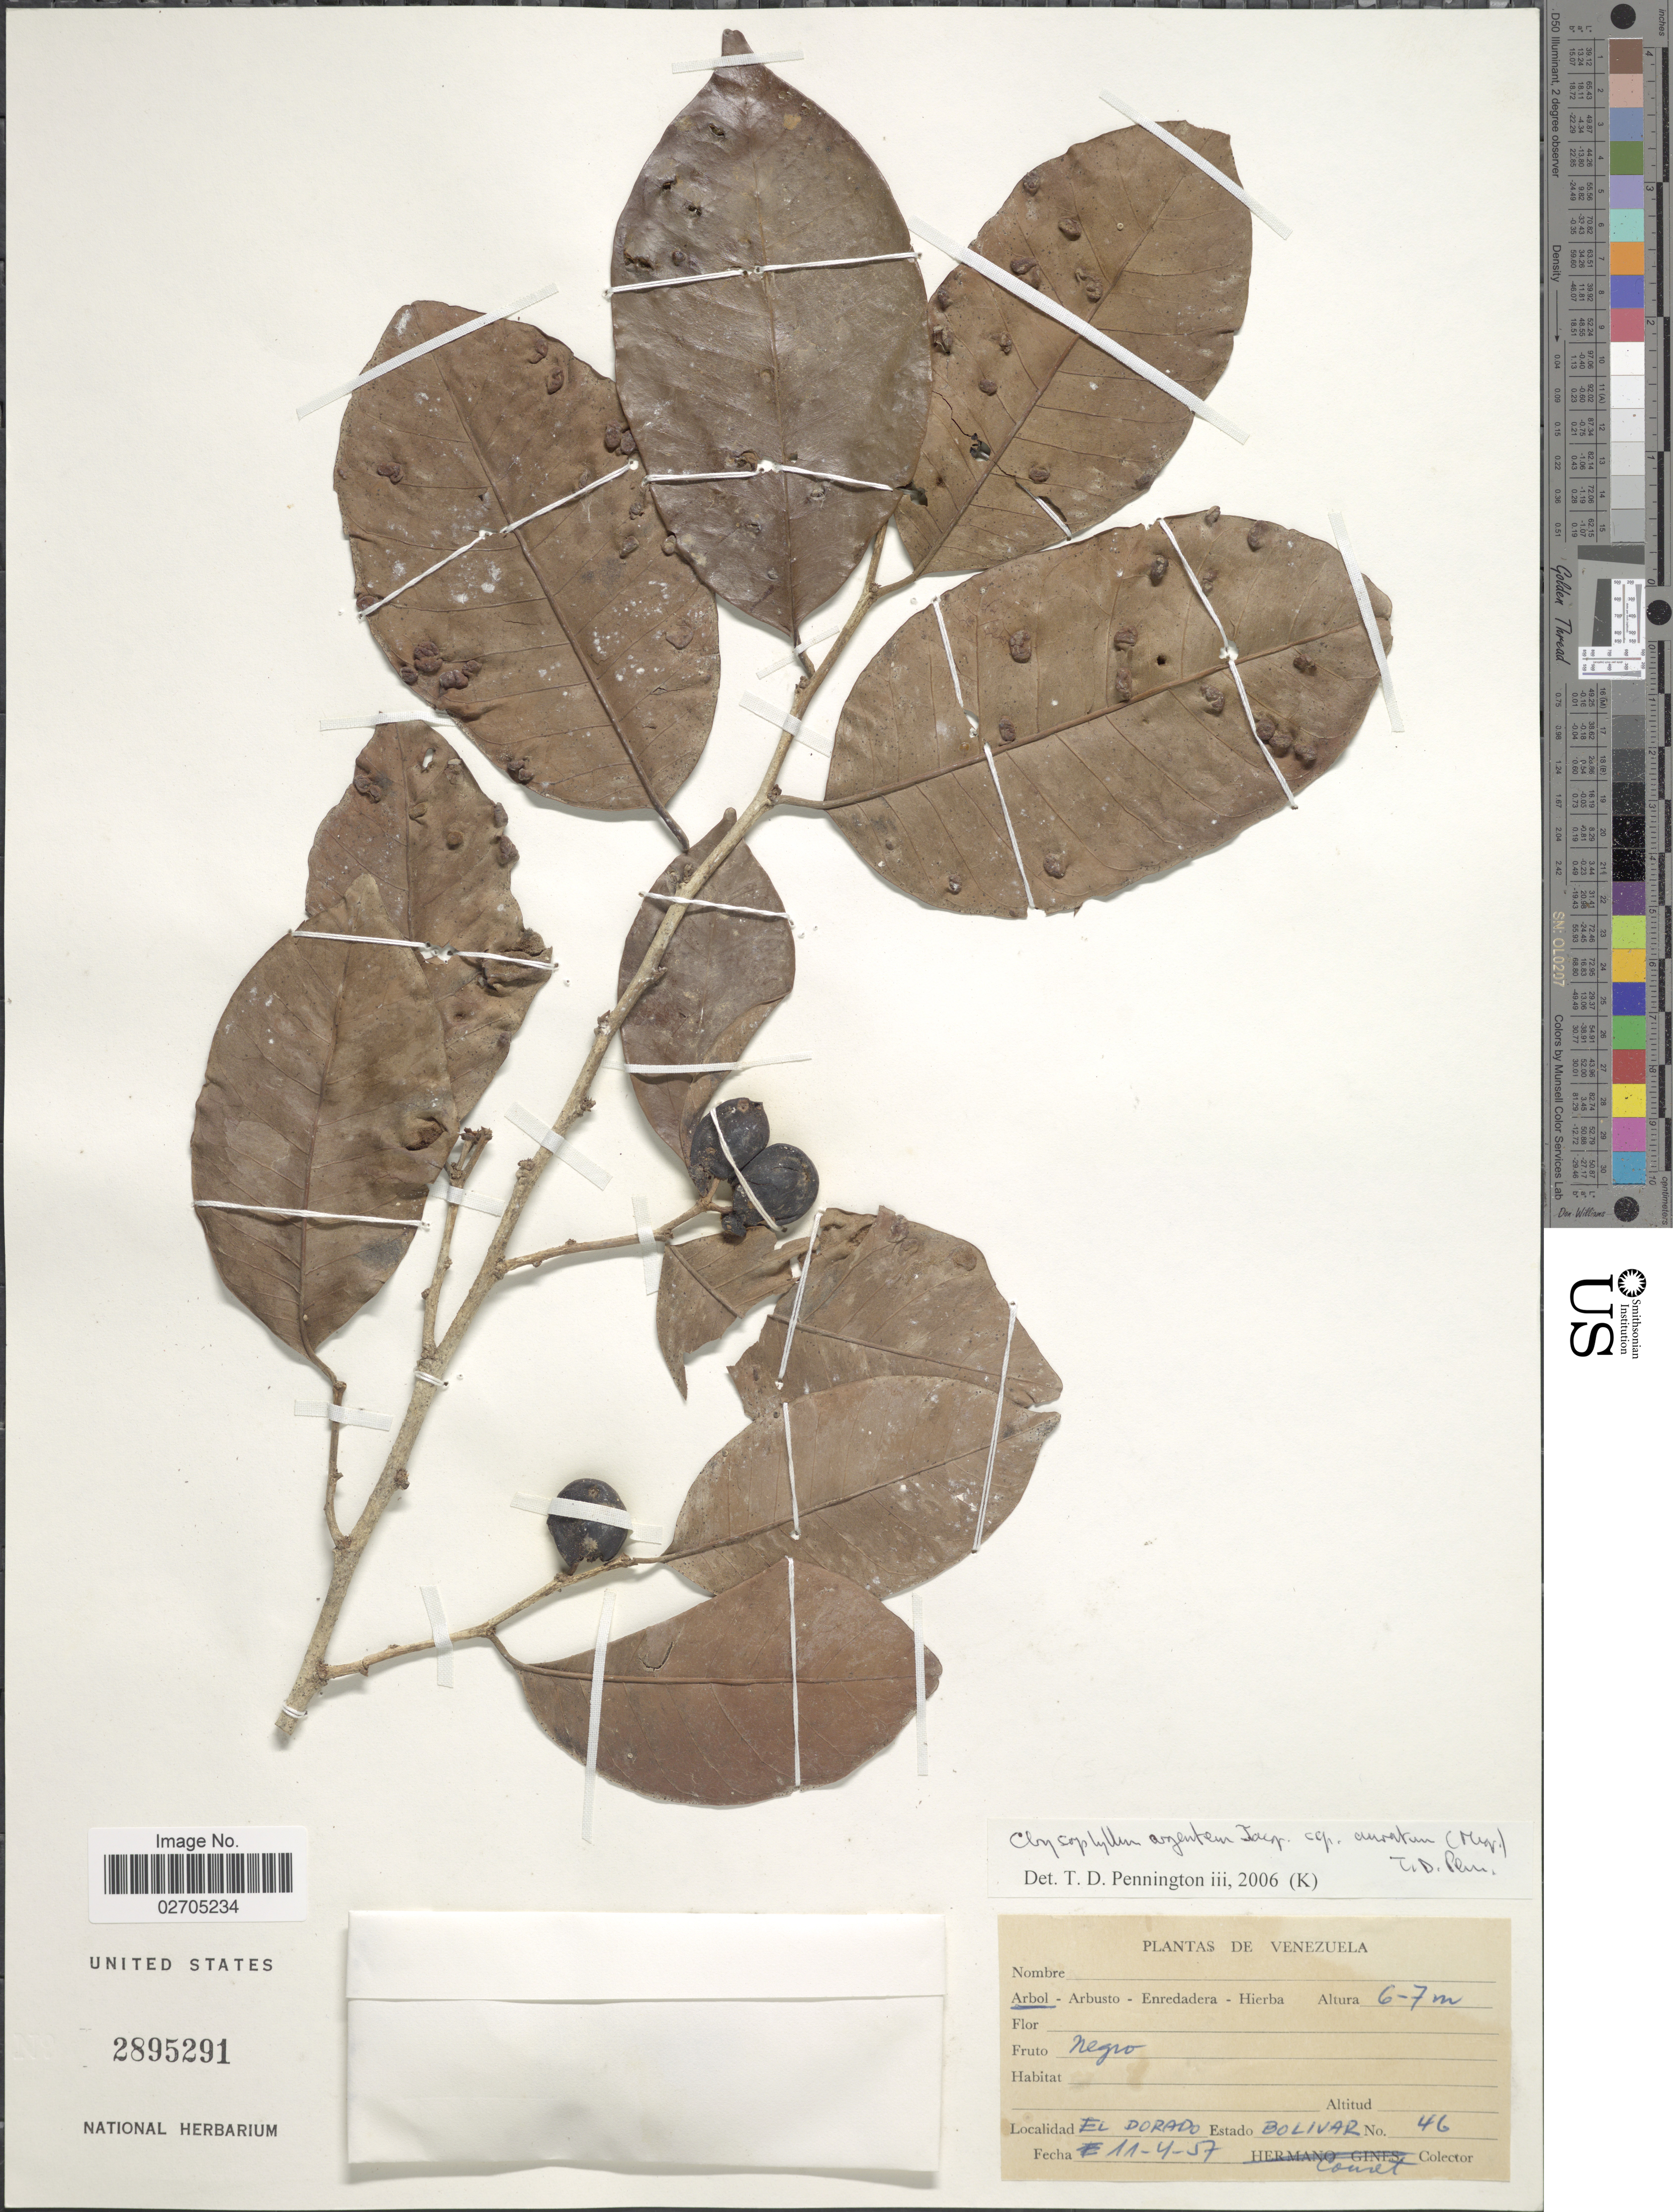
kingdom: Plantae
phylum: Tracheophyta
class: Magnoliopsida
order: Ericales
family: Sapotaceae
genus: Chrysophyllum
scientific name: Chrysophyllum argenteum subsp. auratum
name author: (Miq.) T.D. Penn.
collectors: -. Couret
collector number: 46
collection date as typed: Transcribed d/m/y: 11/4/57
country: Venezuela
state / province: Bolivar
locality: El Dorado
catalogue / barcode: US 2895291